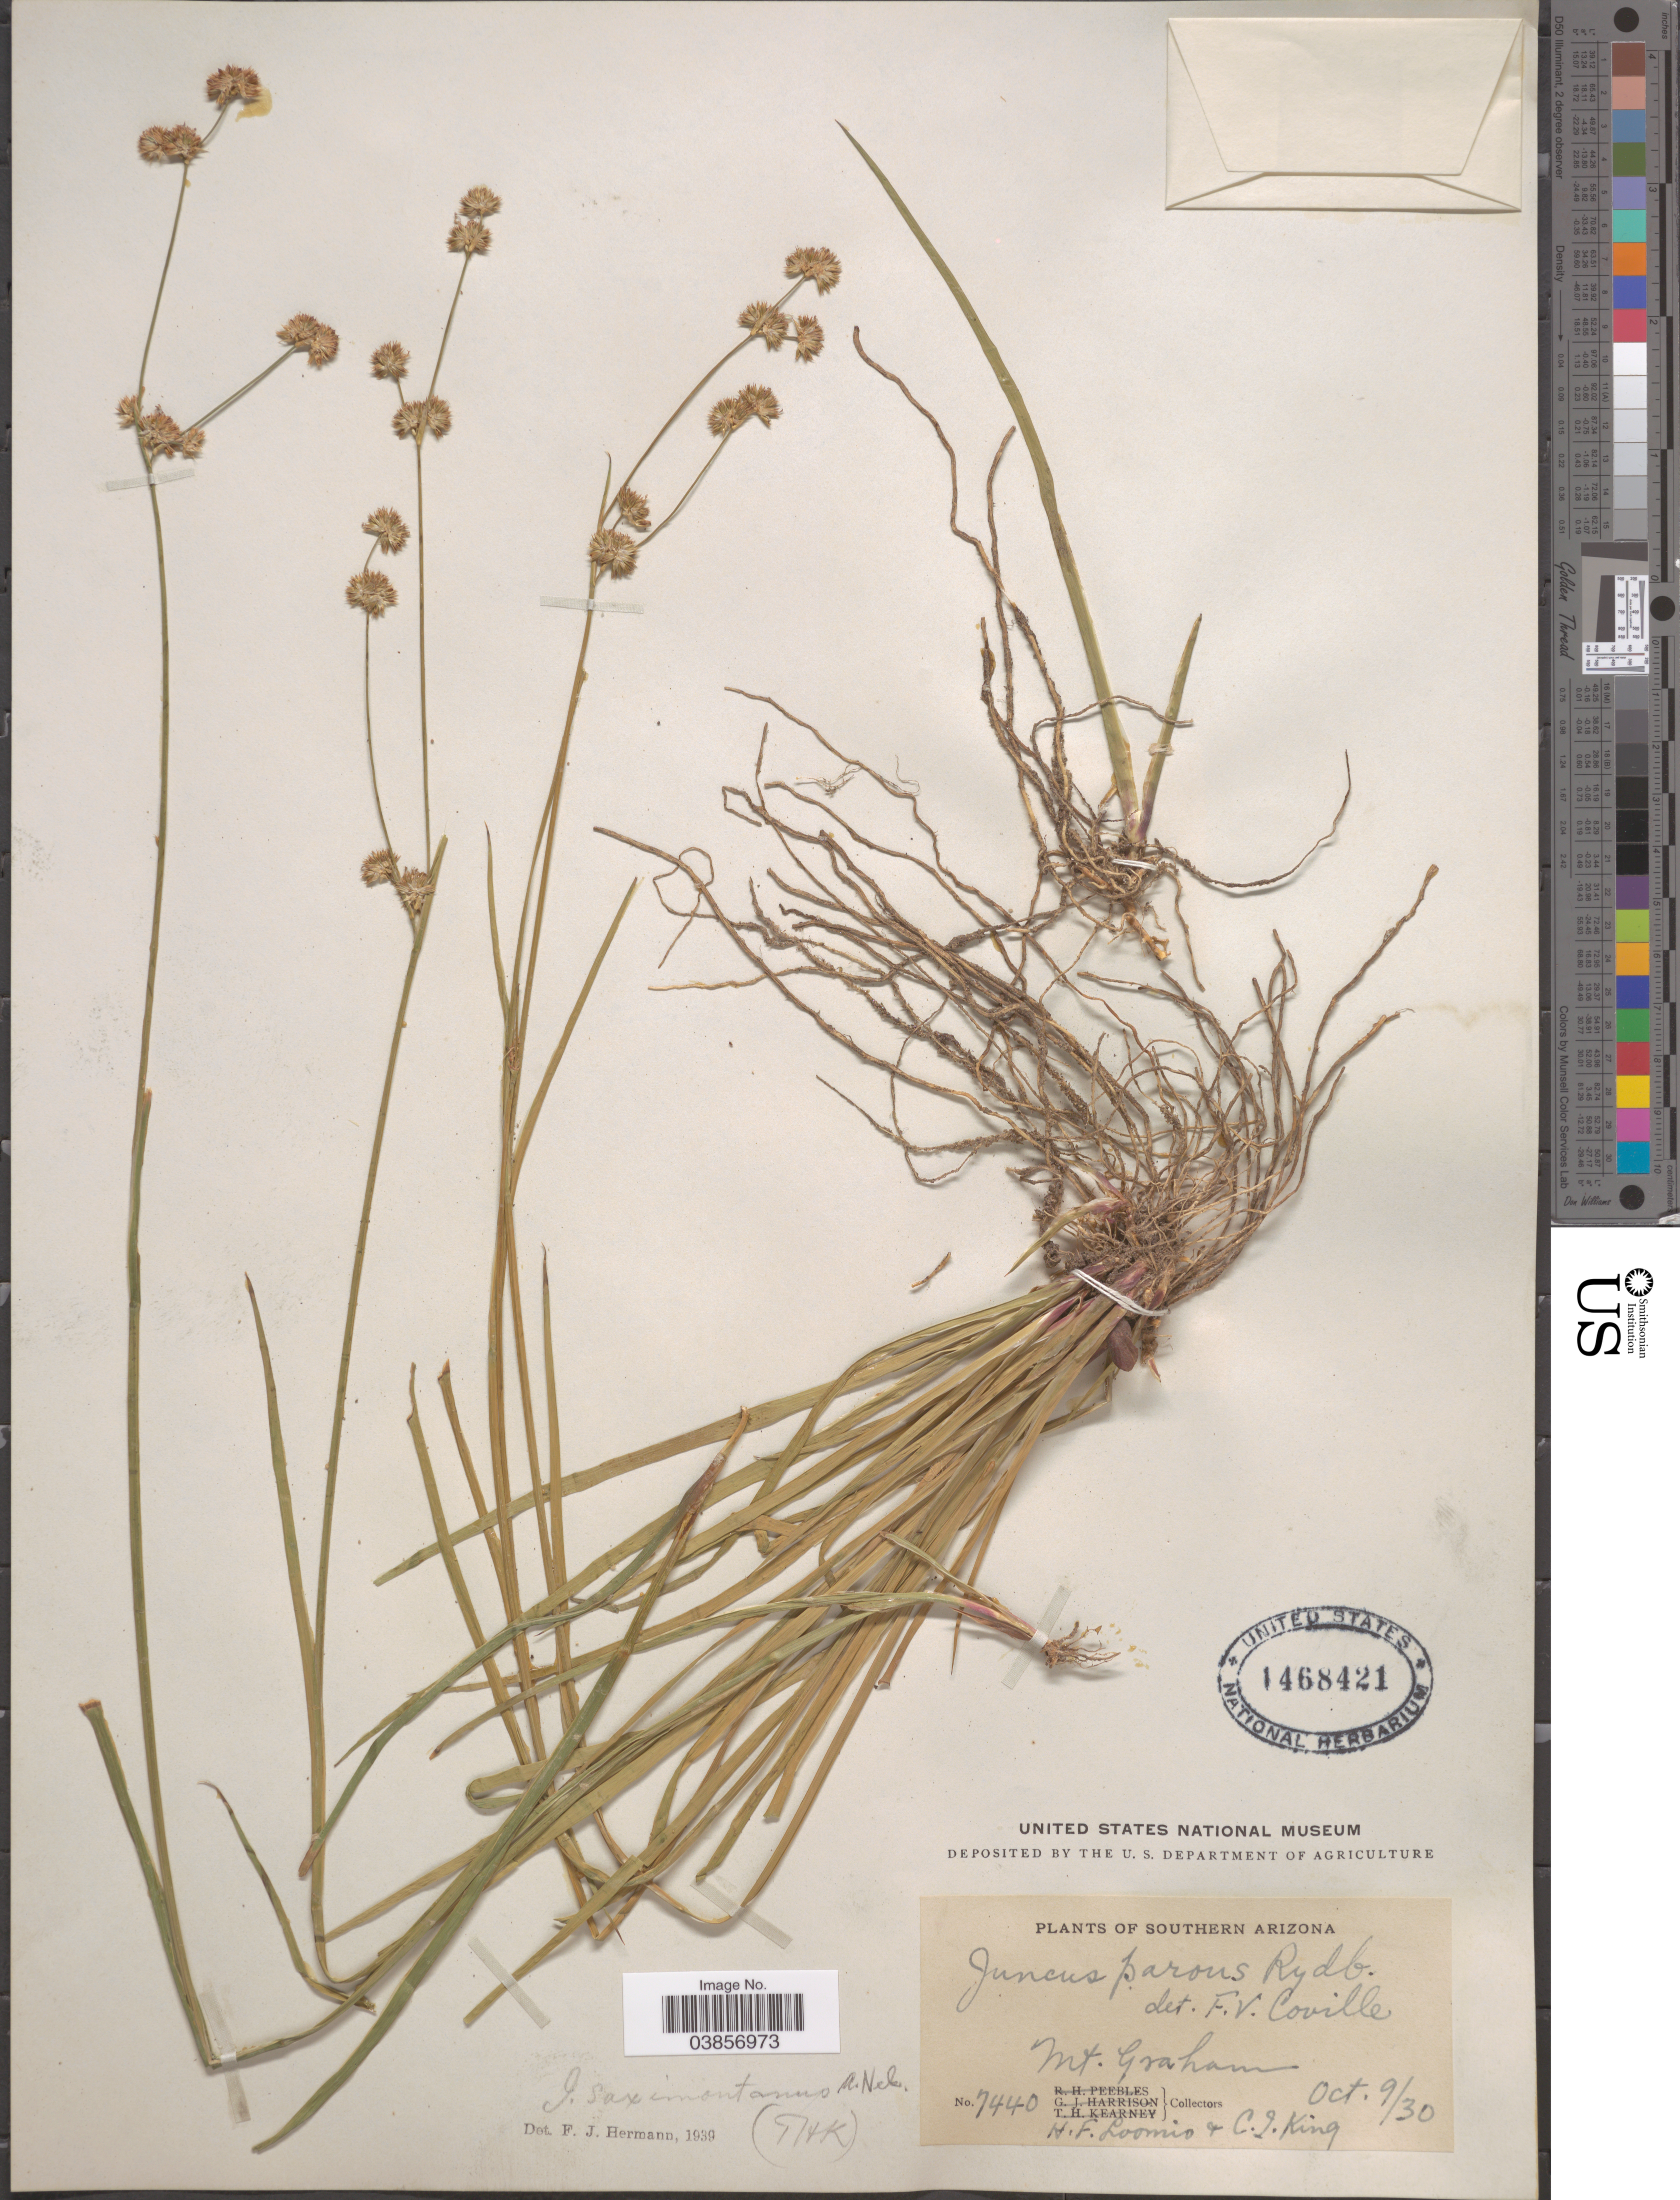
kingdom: Plantae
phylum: Tracheophyta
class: Liliopsida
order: Poales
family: Juncaceae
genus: Juncus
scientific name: Juncus saximontanus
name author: A. Nelson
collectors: H. F. Loomis & C. J. King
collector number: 7440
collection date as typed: Transcribed d/m/y: 9/10/30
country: United States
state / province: Arizona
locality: Southern Arizona. Mt. Graham.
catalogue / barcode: US 1468421